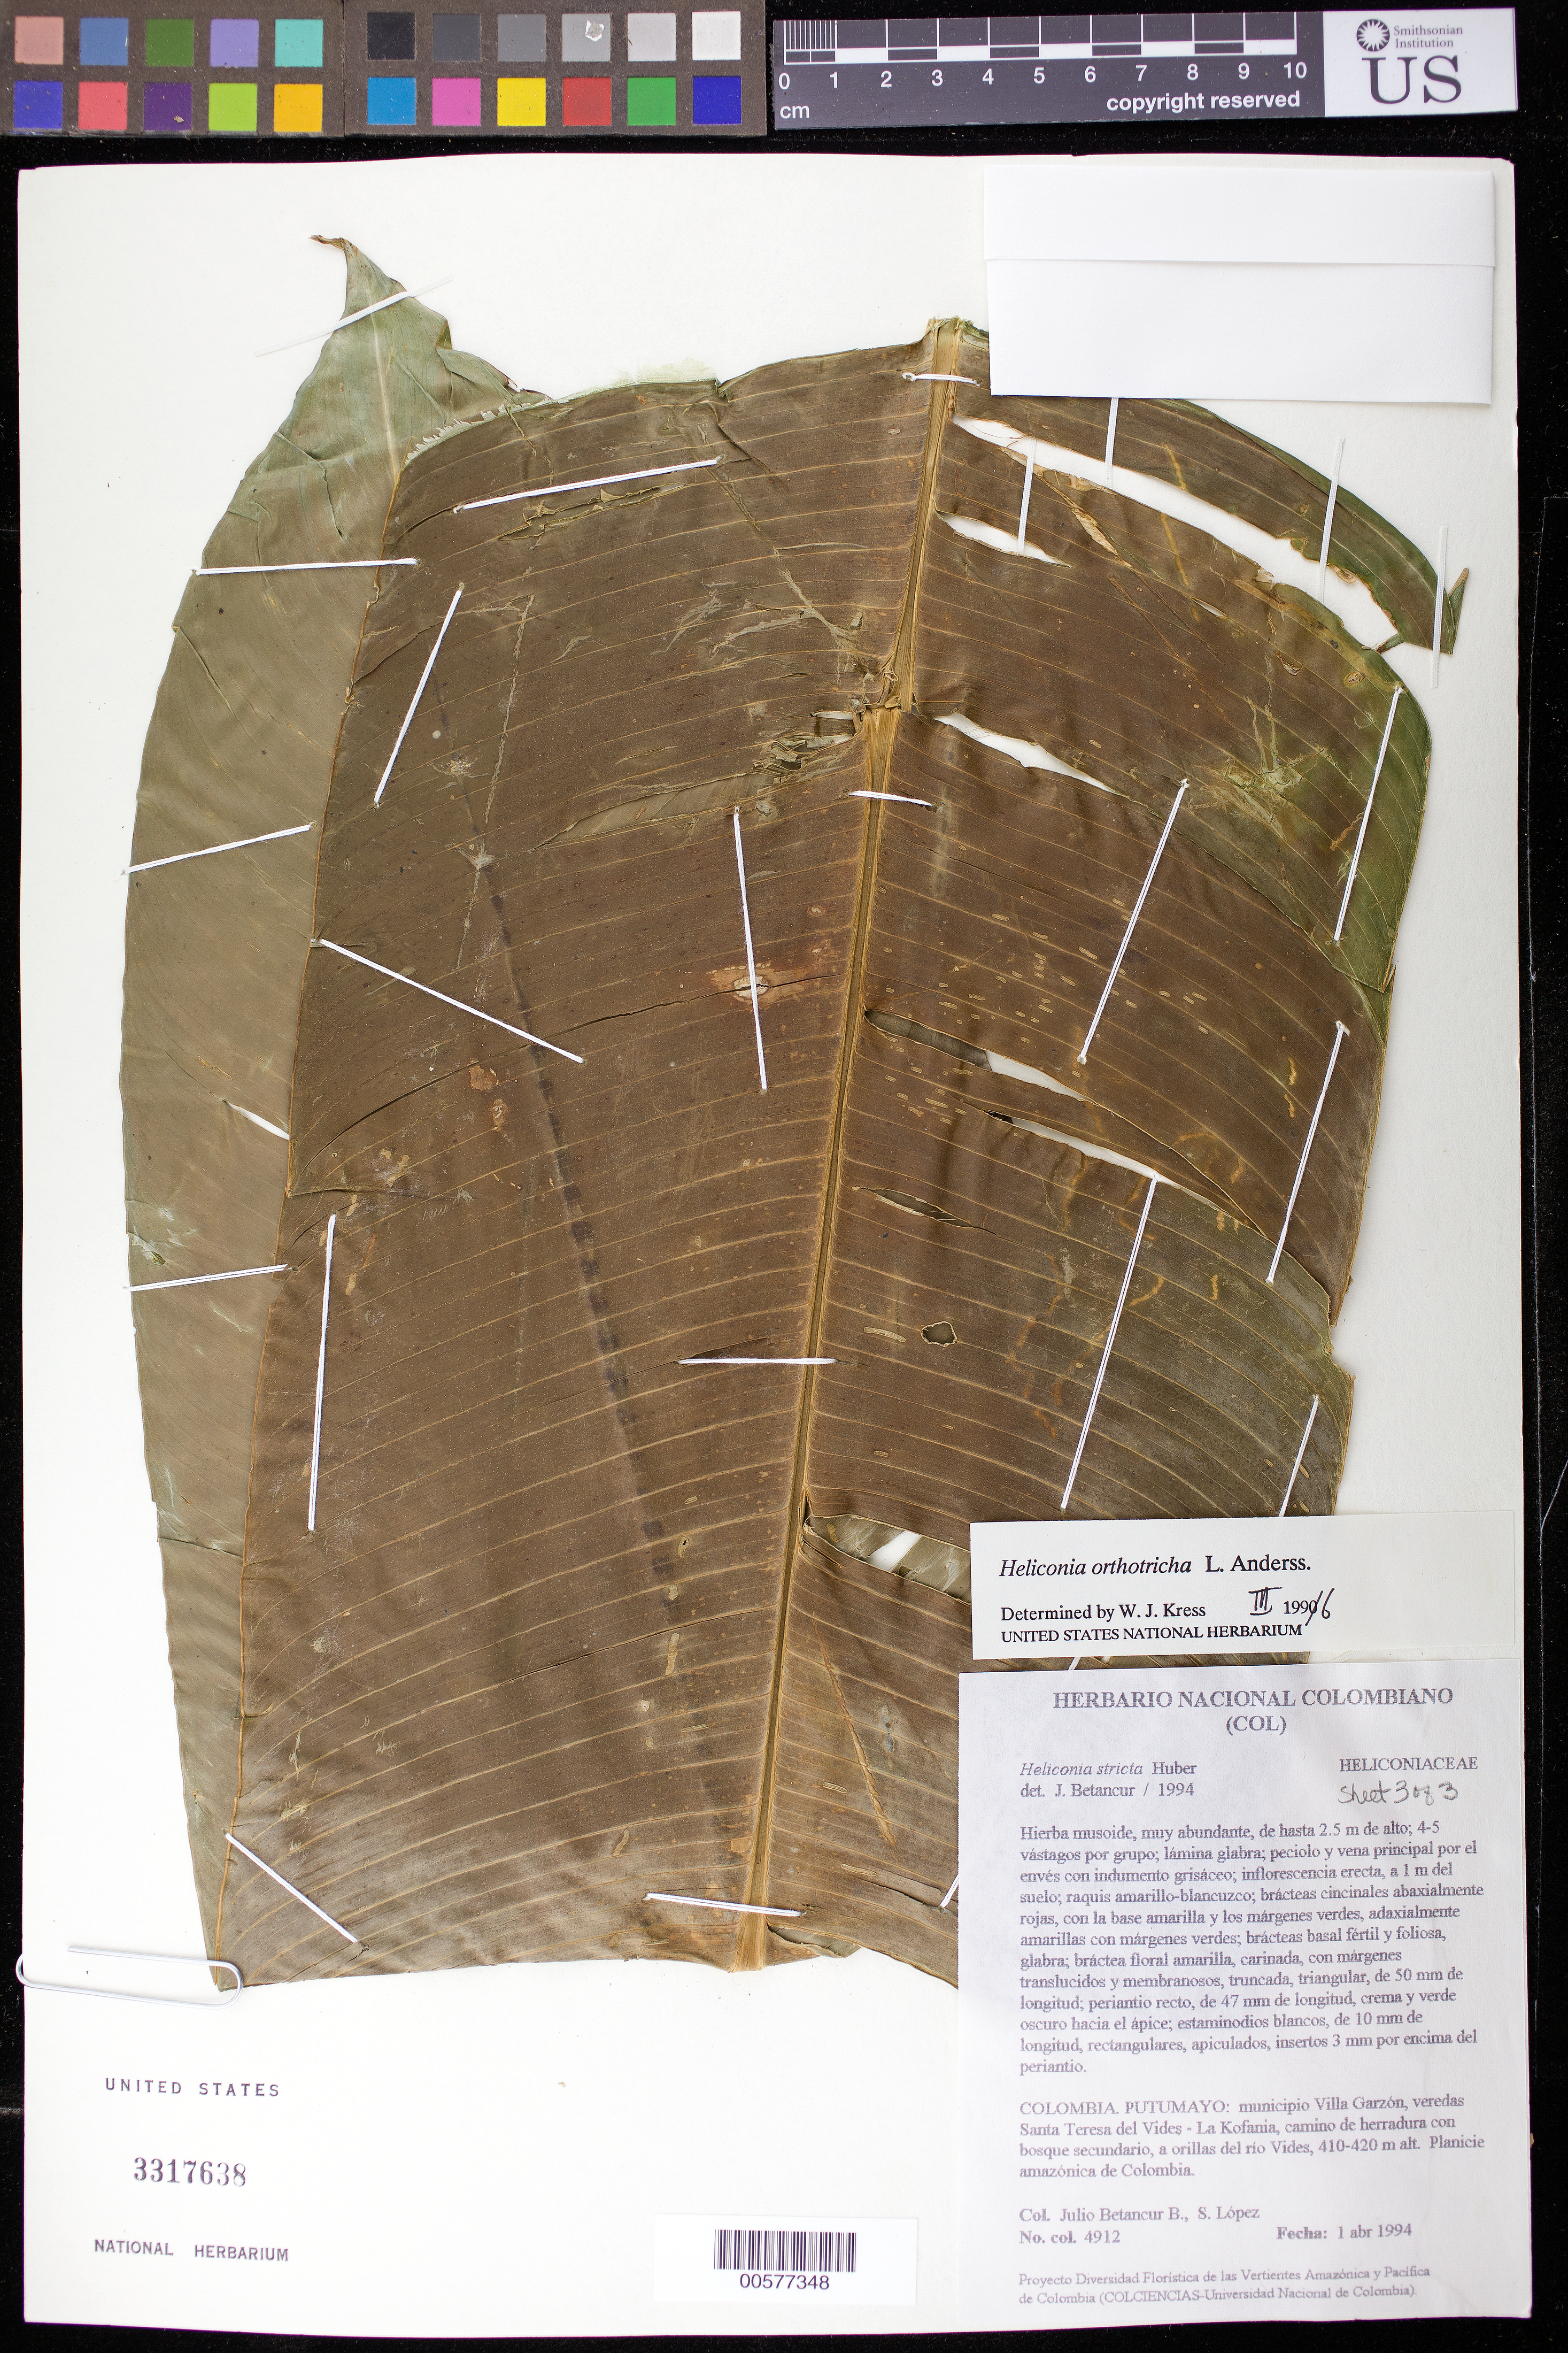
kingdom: Plantae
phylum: Tracheophyta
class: Liliopsida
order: Zingiberales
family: Heliconiaceae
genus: Heliconia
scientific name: Heliconia orthotricha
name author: L. Andersson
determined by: Kress, W. J., (US), Smithsonian Institution - National Museum of Natural History (UNITED STATES)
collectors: J. C. Betancur & S. Lopez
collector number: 4912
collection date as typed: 01 Apr 1994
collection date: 1994-04-01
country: Colombia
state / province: Putumayo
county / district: Villa Garzon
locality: Along Santa Teresa del Vides and La Kofania trails, pack animal trail with secondary forest, next to Rio Vides, Amazonian plain in Columbia.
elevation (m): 410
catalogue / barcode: US 3317638